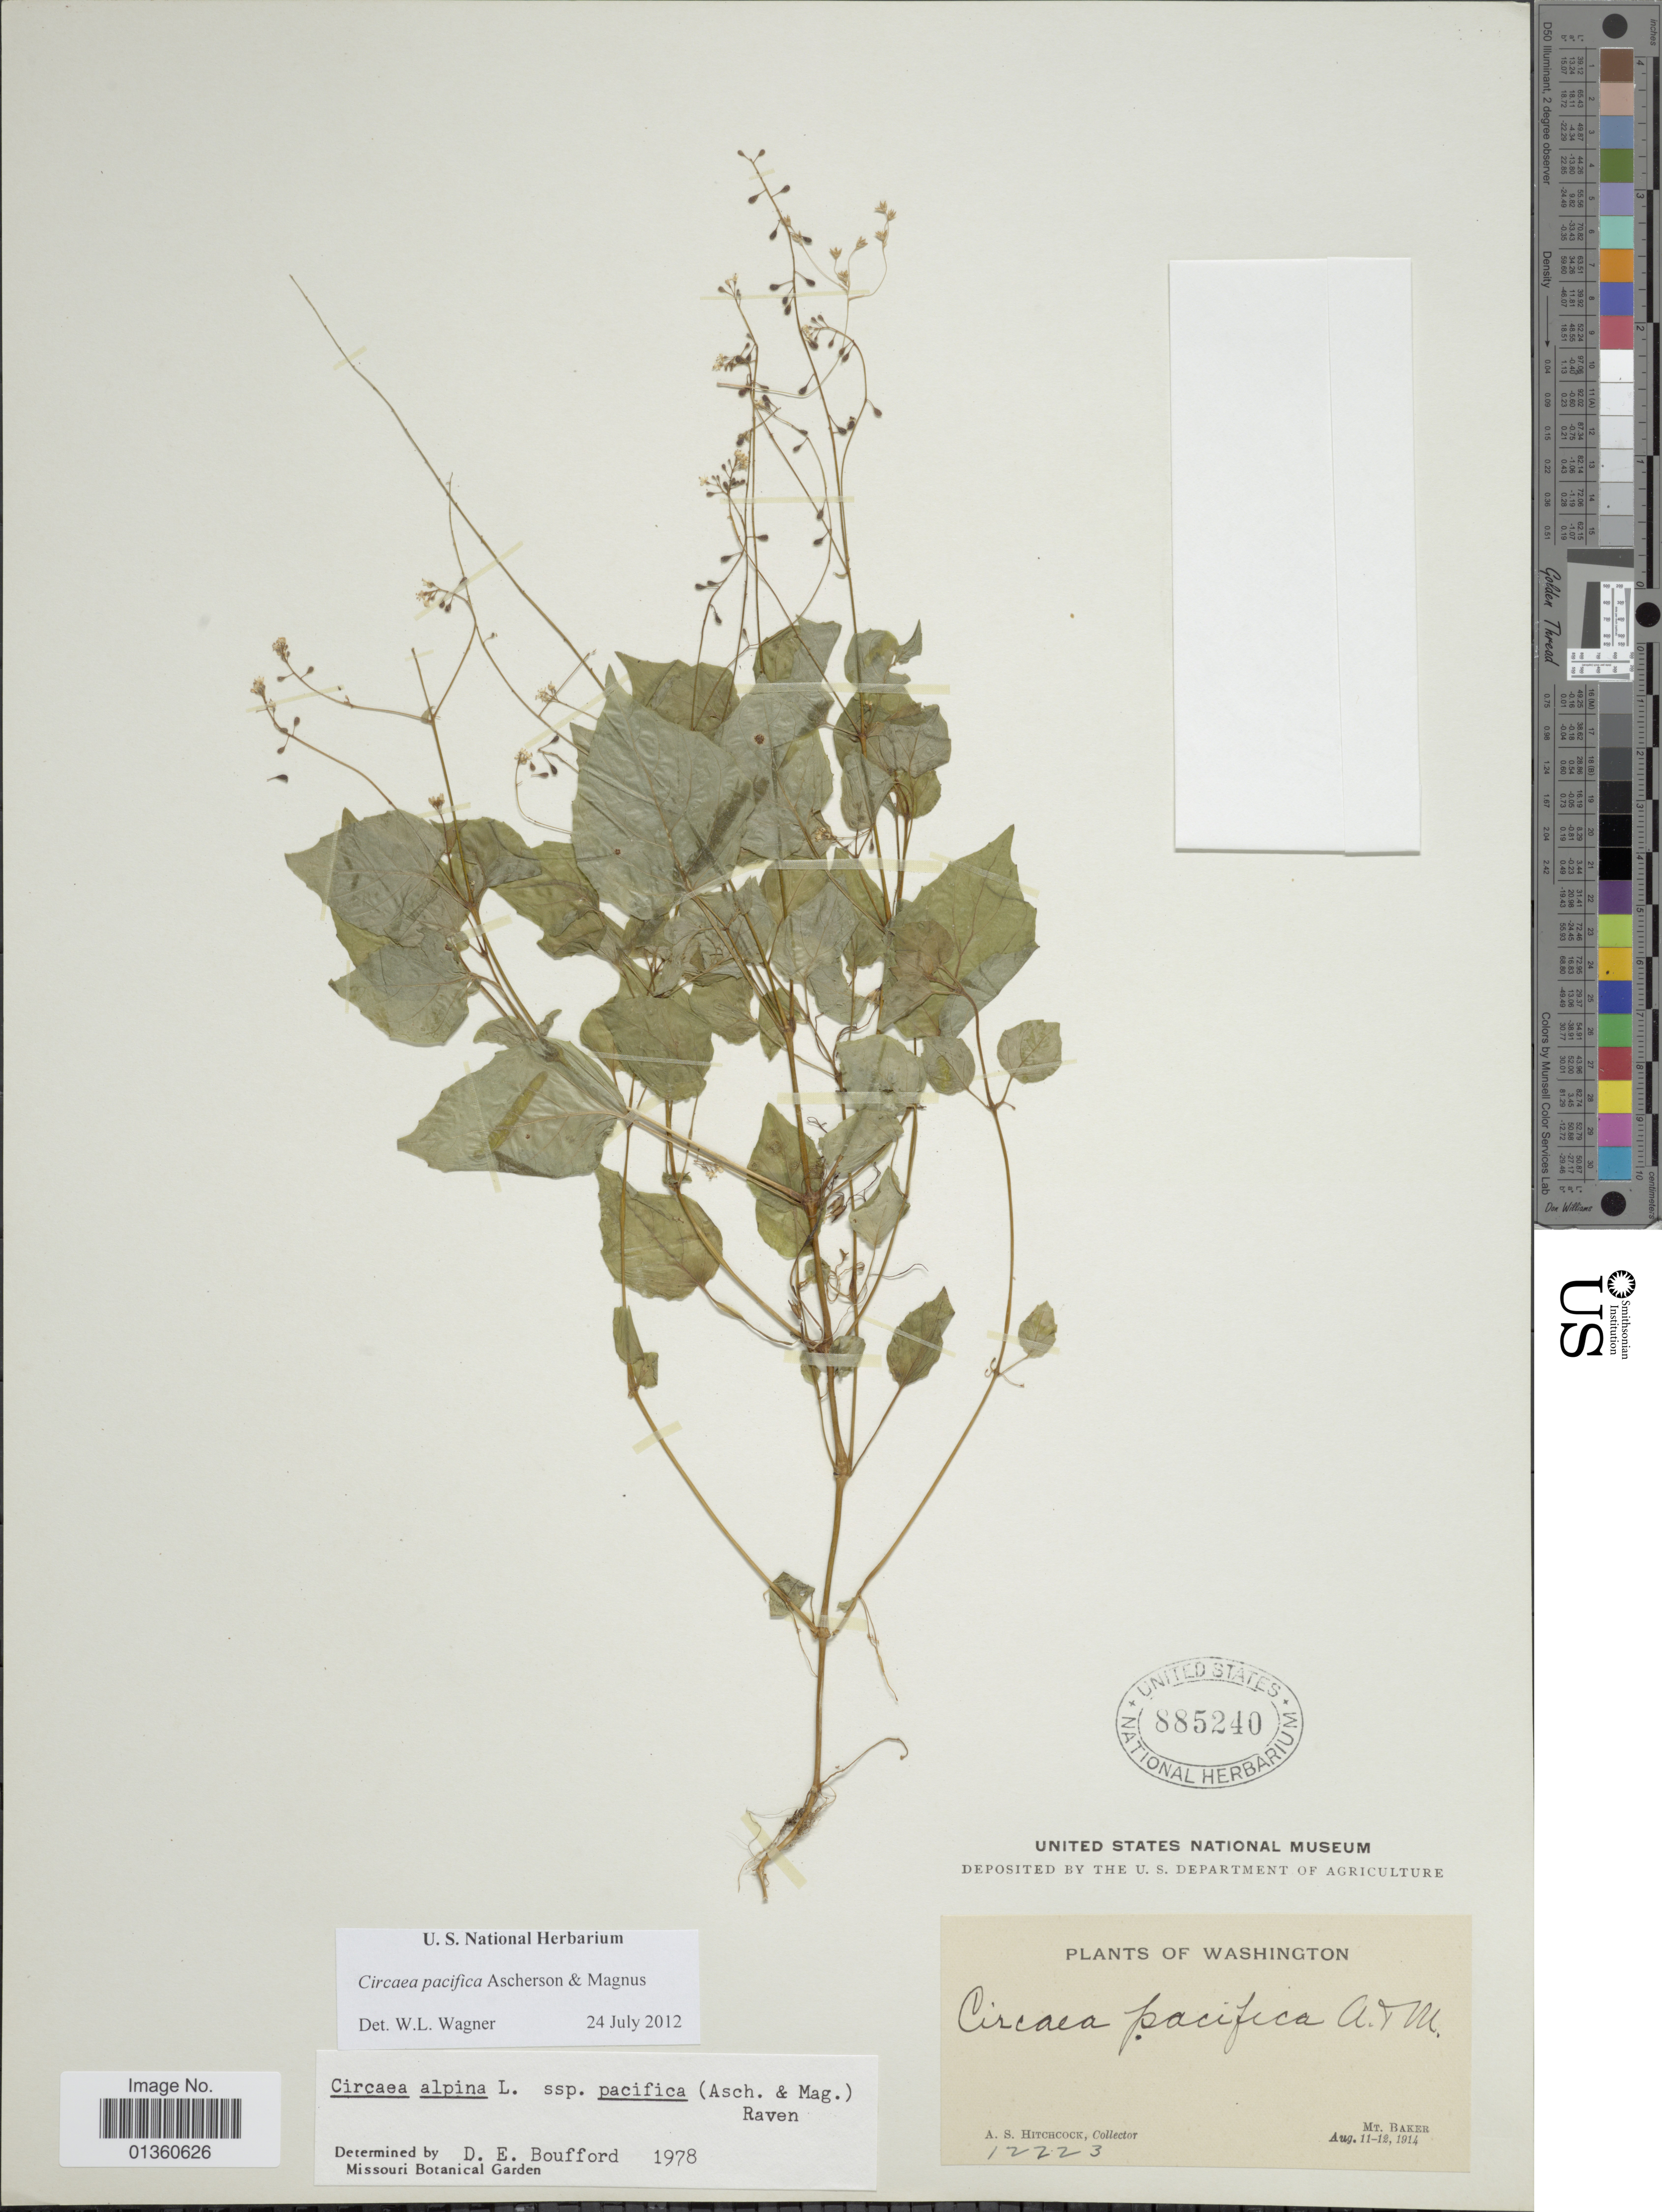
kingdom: Plantae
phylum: Tracheophyta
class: Magnoliopsida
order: Myrtales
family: Onagraceae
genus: Circaea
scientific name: Circaea pacifica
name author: Asch. & Magnus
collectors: A. S. Hitchcock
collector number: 12223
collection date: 1914-08-11/1914-08-12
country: United States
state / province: Washington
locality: Mt. Baker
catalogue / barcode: US 885240